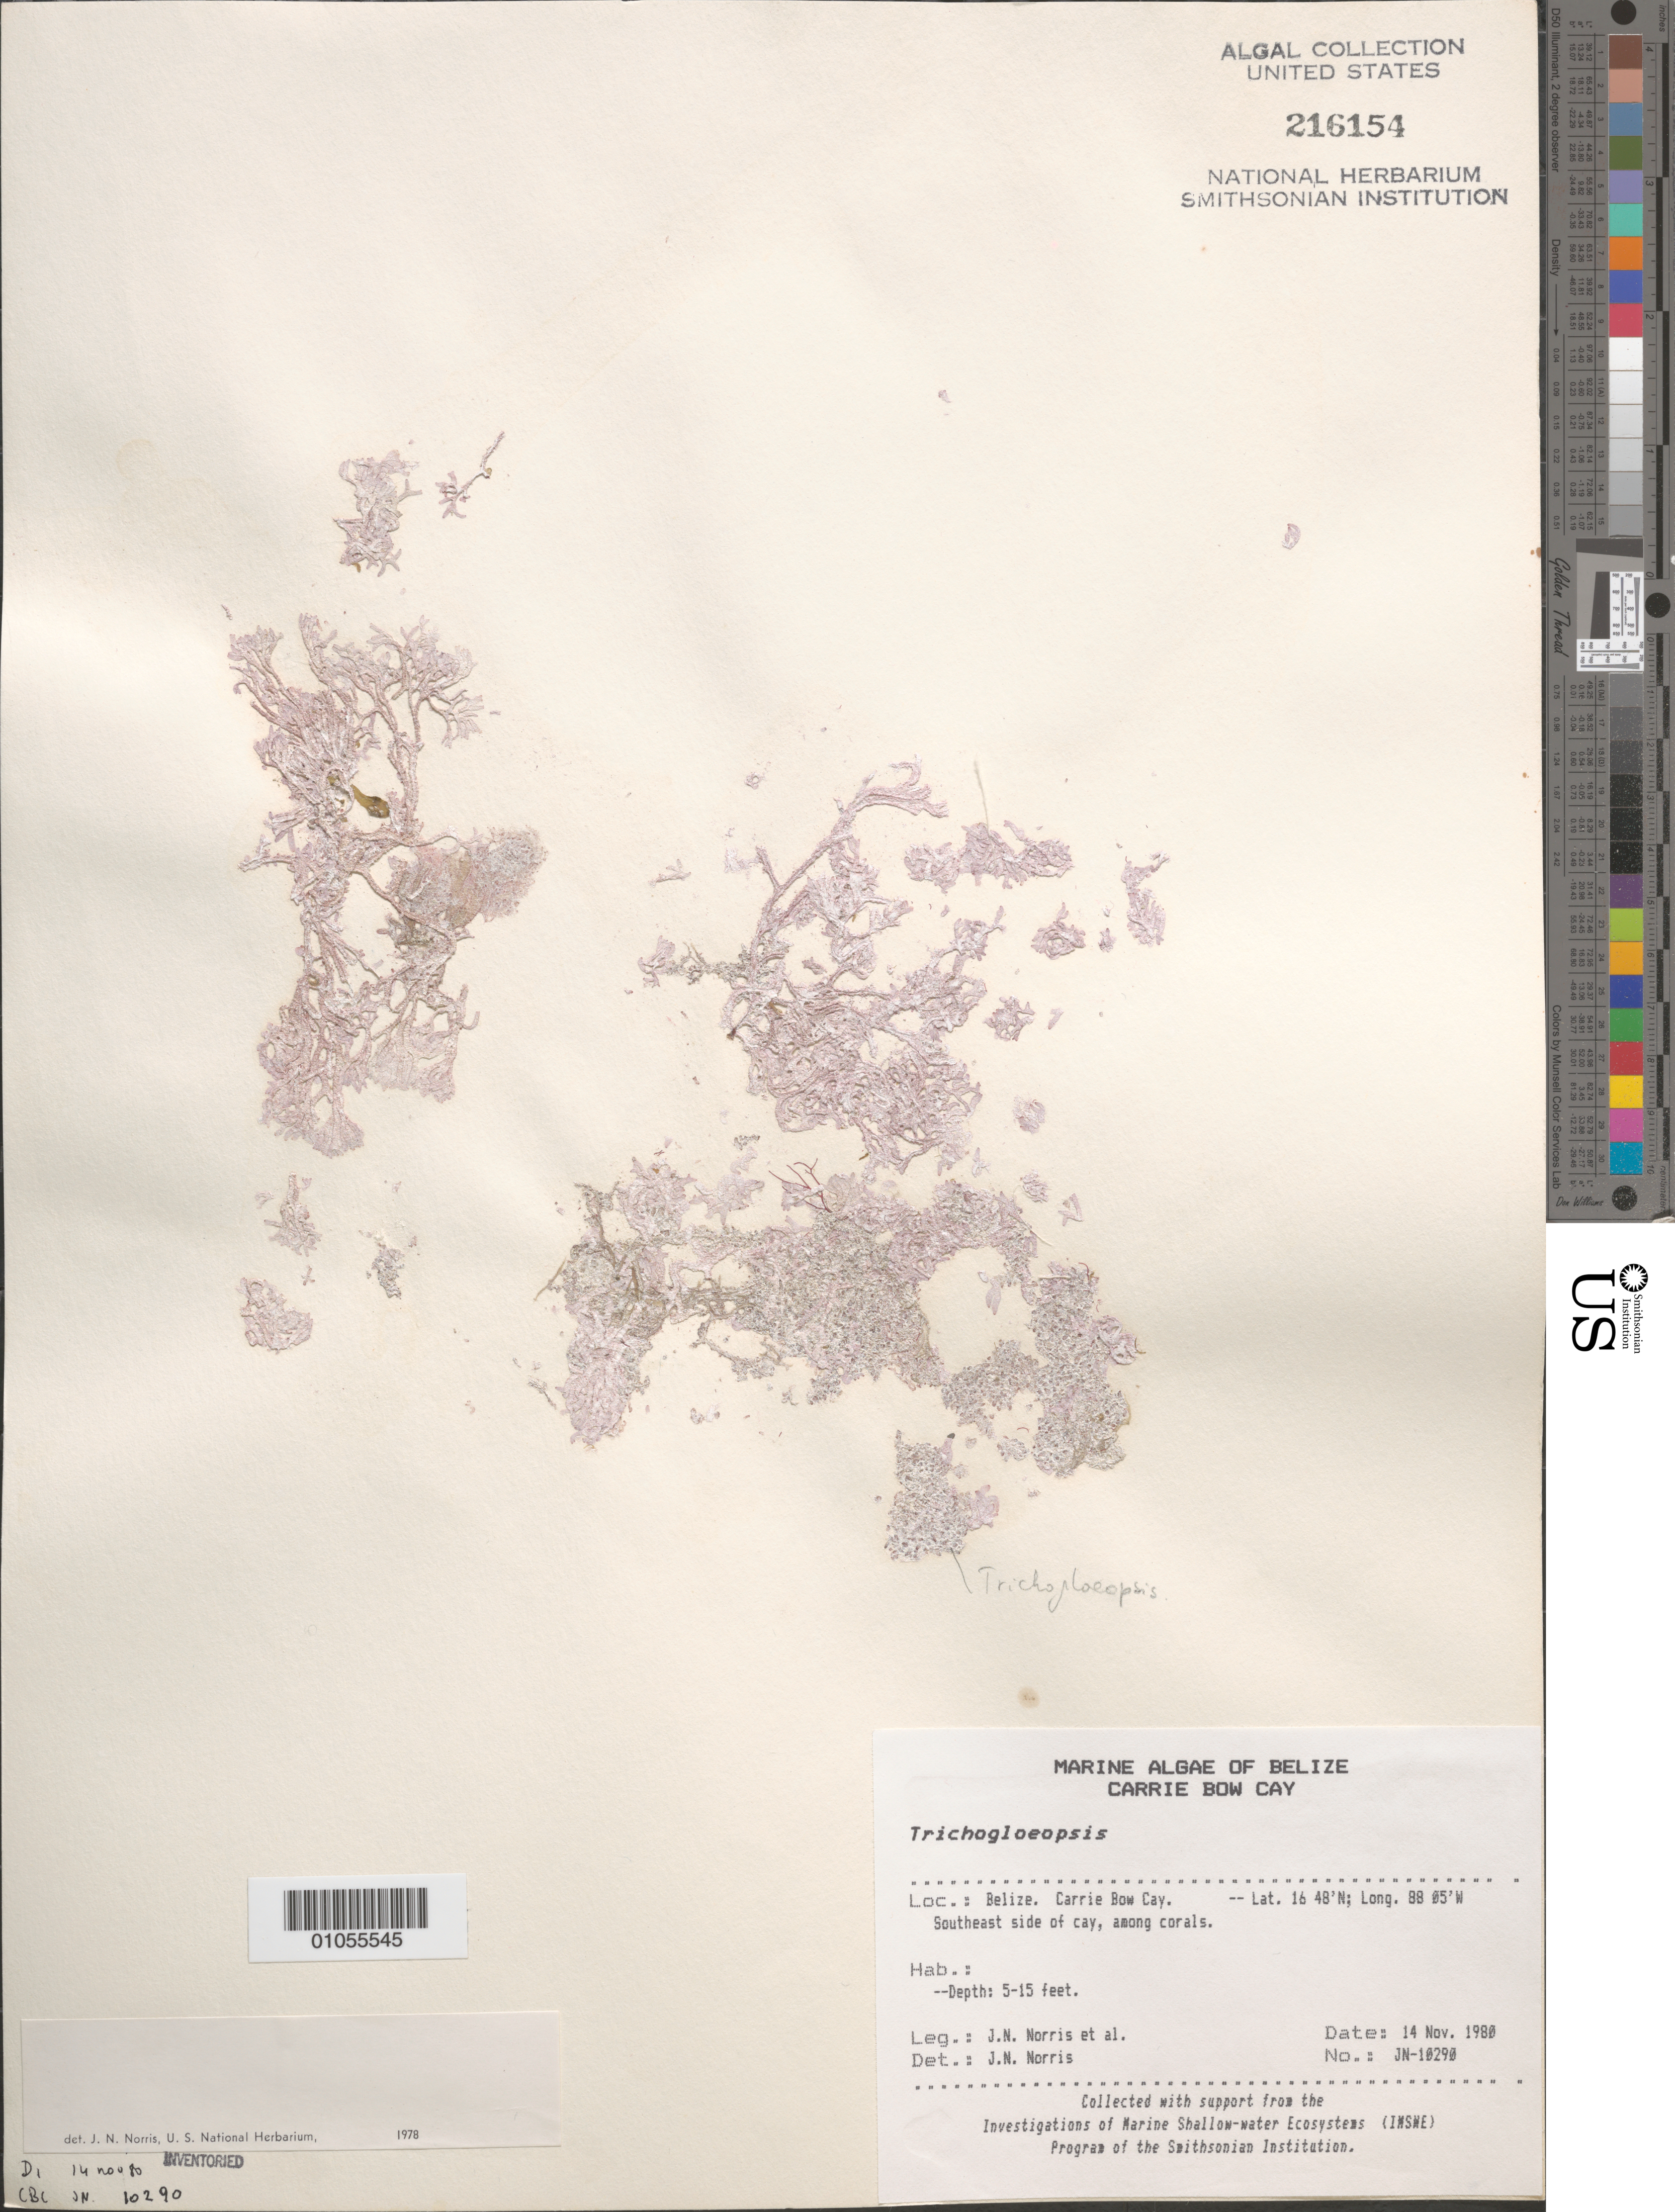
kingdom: Plantae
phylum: Rhodophyta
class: Florideophyceae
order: Nemaliales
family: Liagoraceae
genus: Trichogloeopsis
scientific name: Trichogloeopsis sp.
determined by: Norris, James N.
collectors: J. N. Norris & et al.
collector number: JN-10290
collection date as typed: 14 Nov 1980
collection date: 1980-11-14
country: Belize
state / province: Stann Creek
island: Carrie Bow Cay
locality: Southeast side of cay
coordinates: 16 48'N, 88 05'W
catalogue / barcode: US 216154